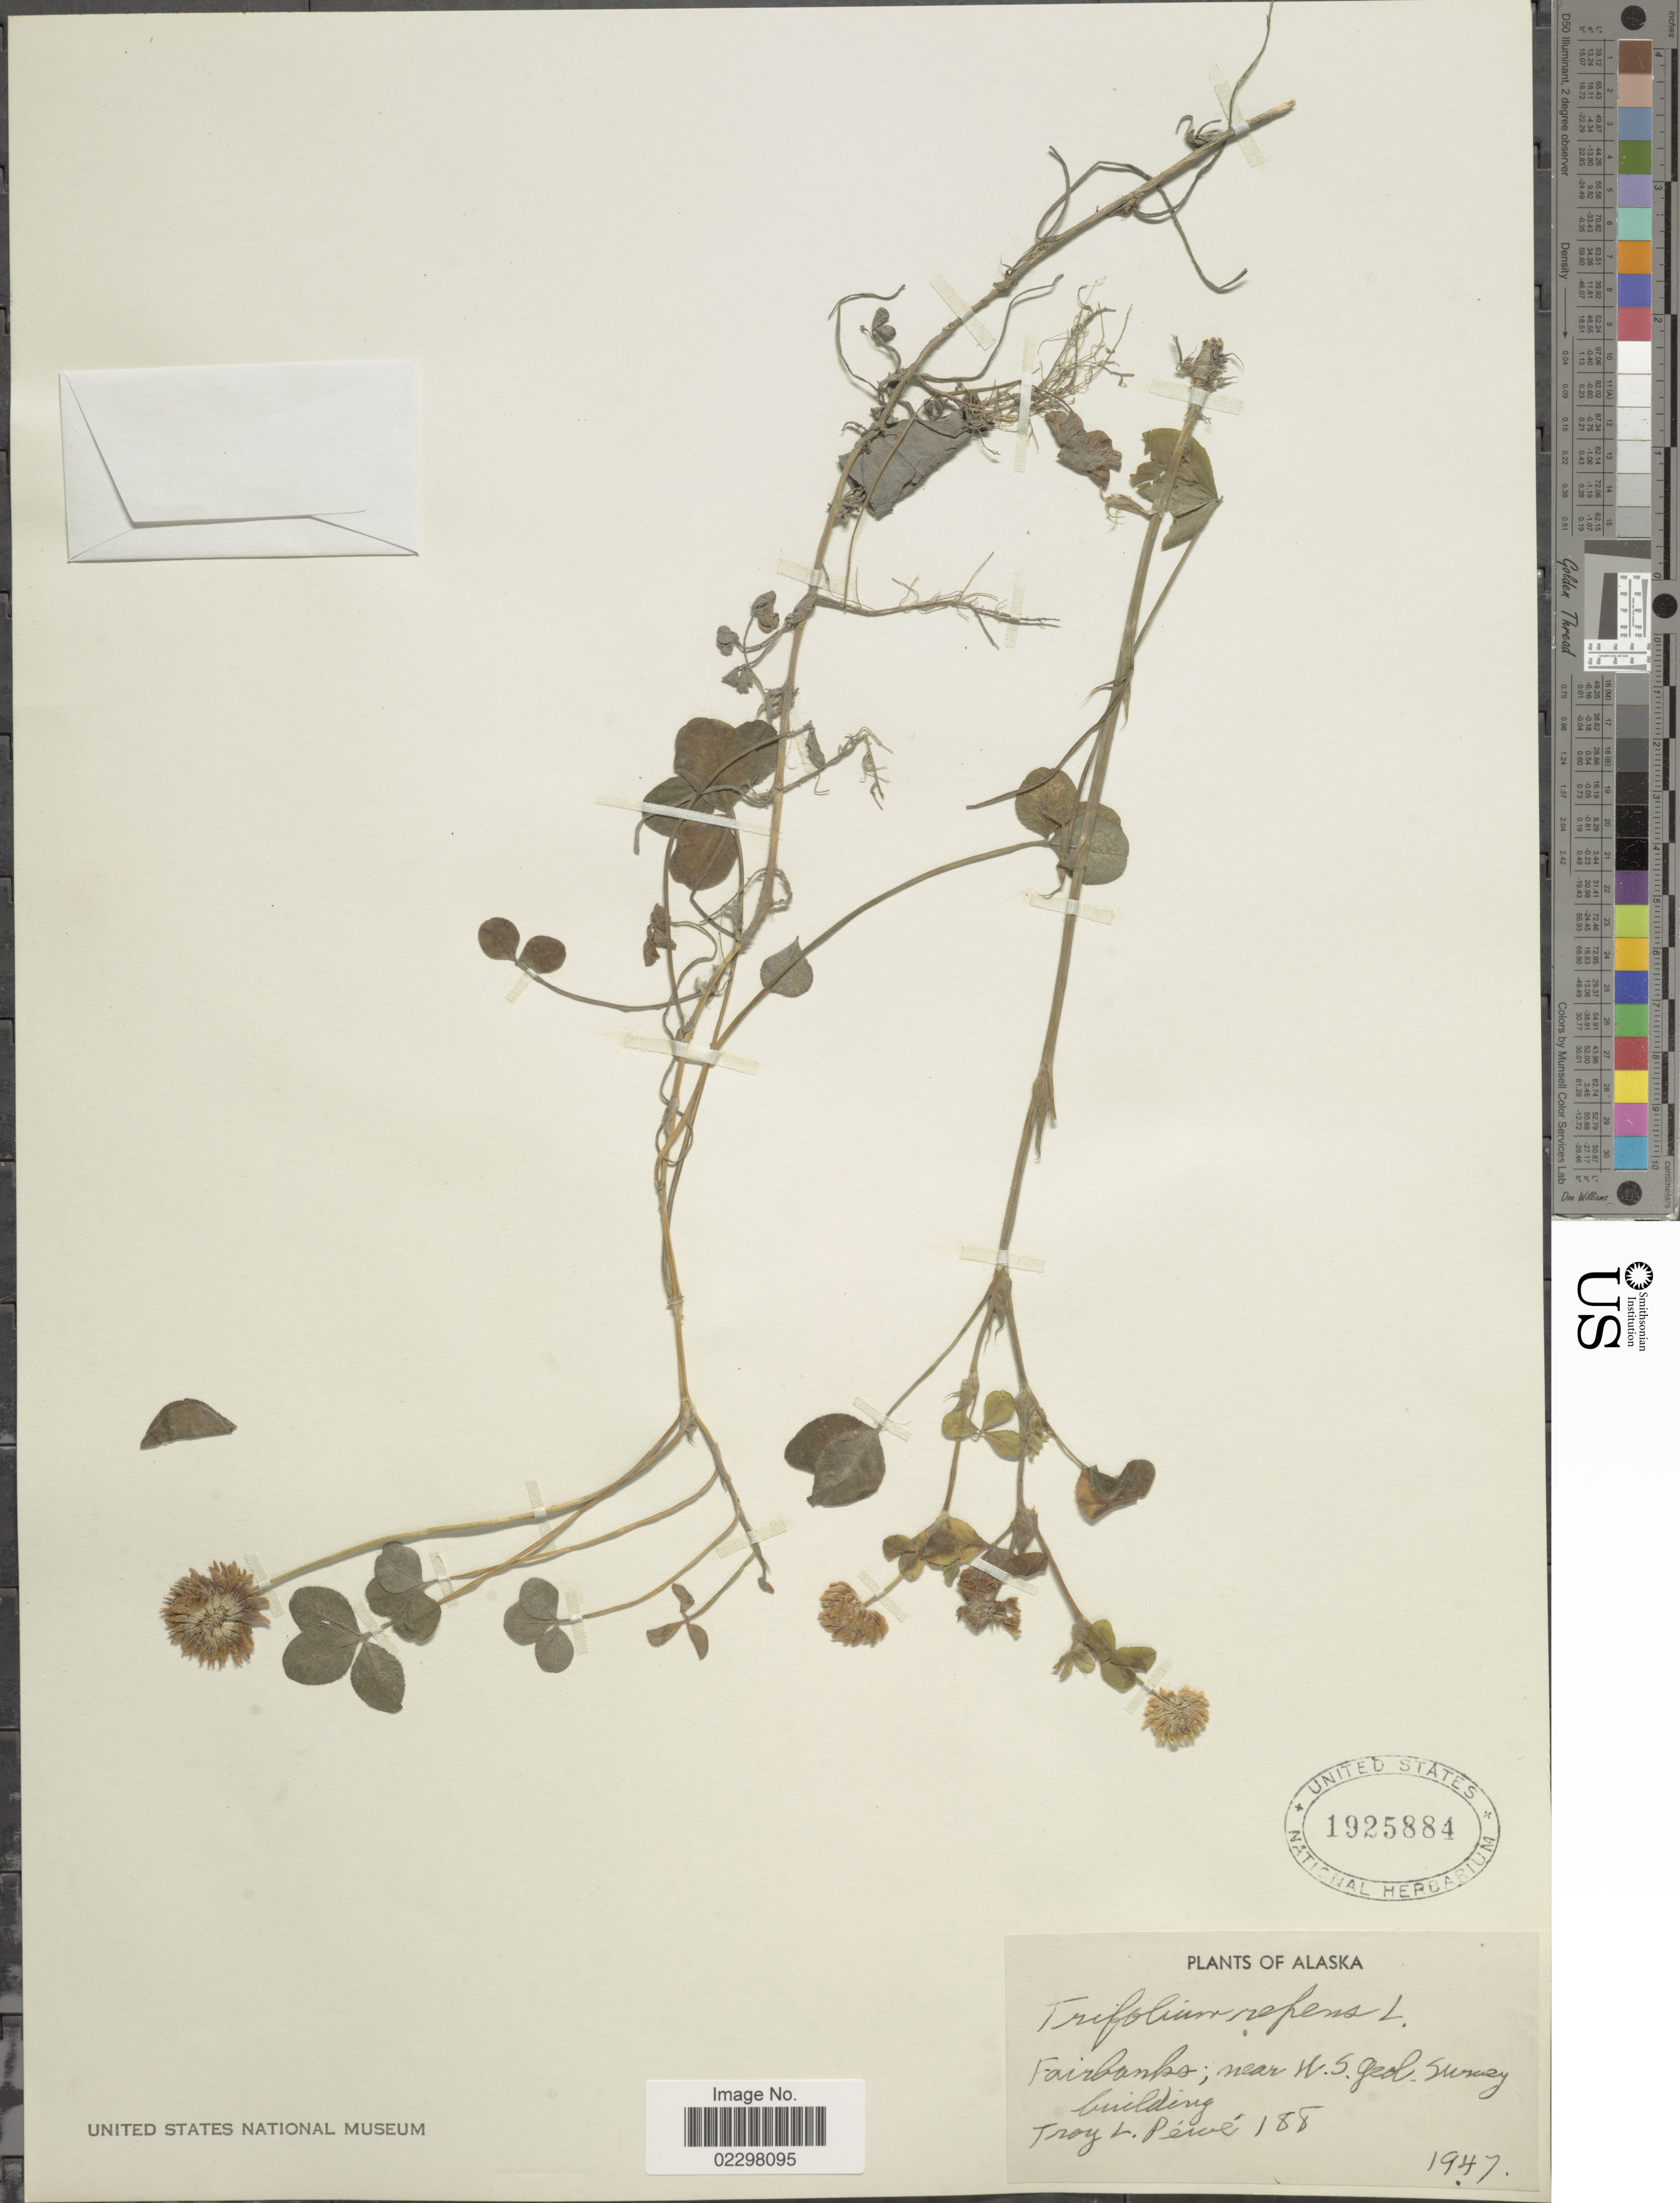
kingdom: Plantae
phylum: Tracheophyta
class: Magnoliopsida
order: Fabales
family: Fabaceae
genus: Trifolium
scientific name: Trifolium repens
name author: L.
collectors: T. Péwé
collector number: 188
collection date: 1947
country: United States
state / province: Alaska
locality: Fairbanks; near U. S. Geol. Survey building.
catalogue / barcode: US 1925884